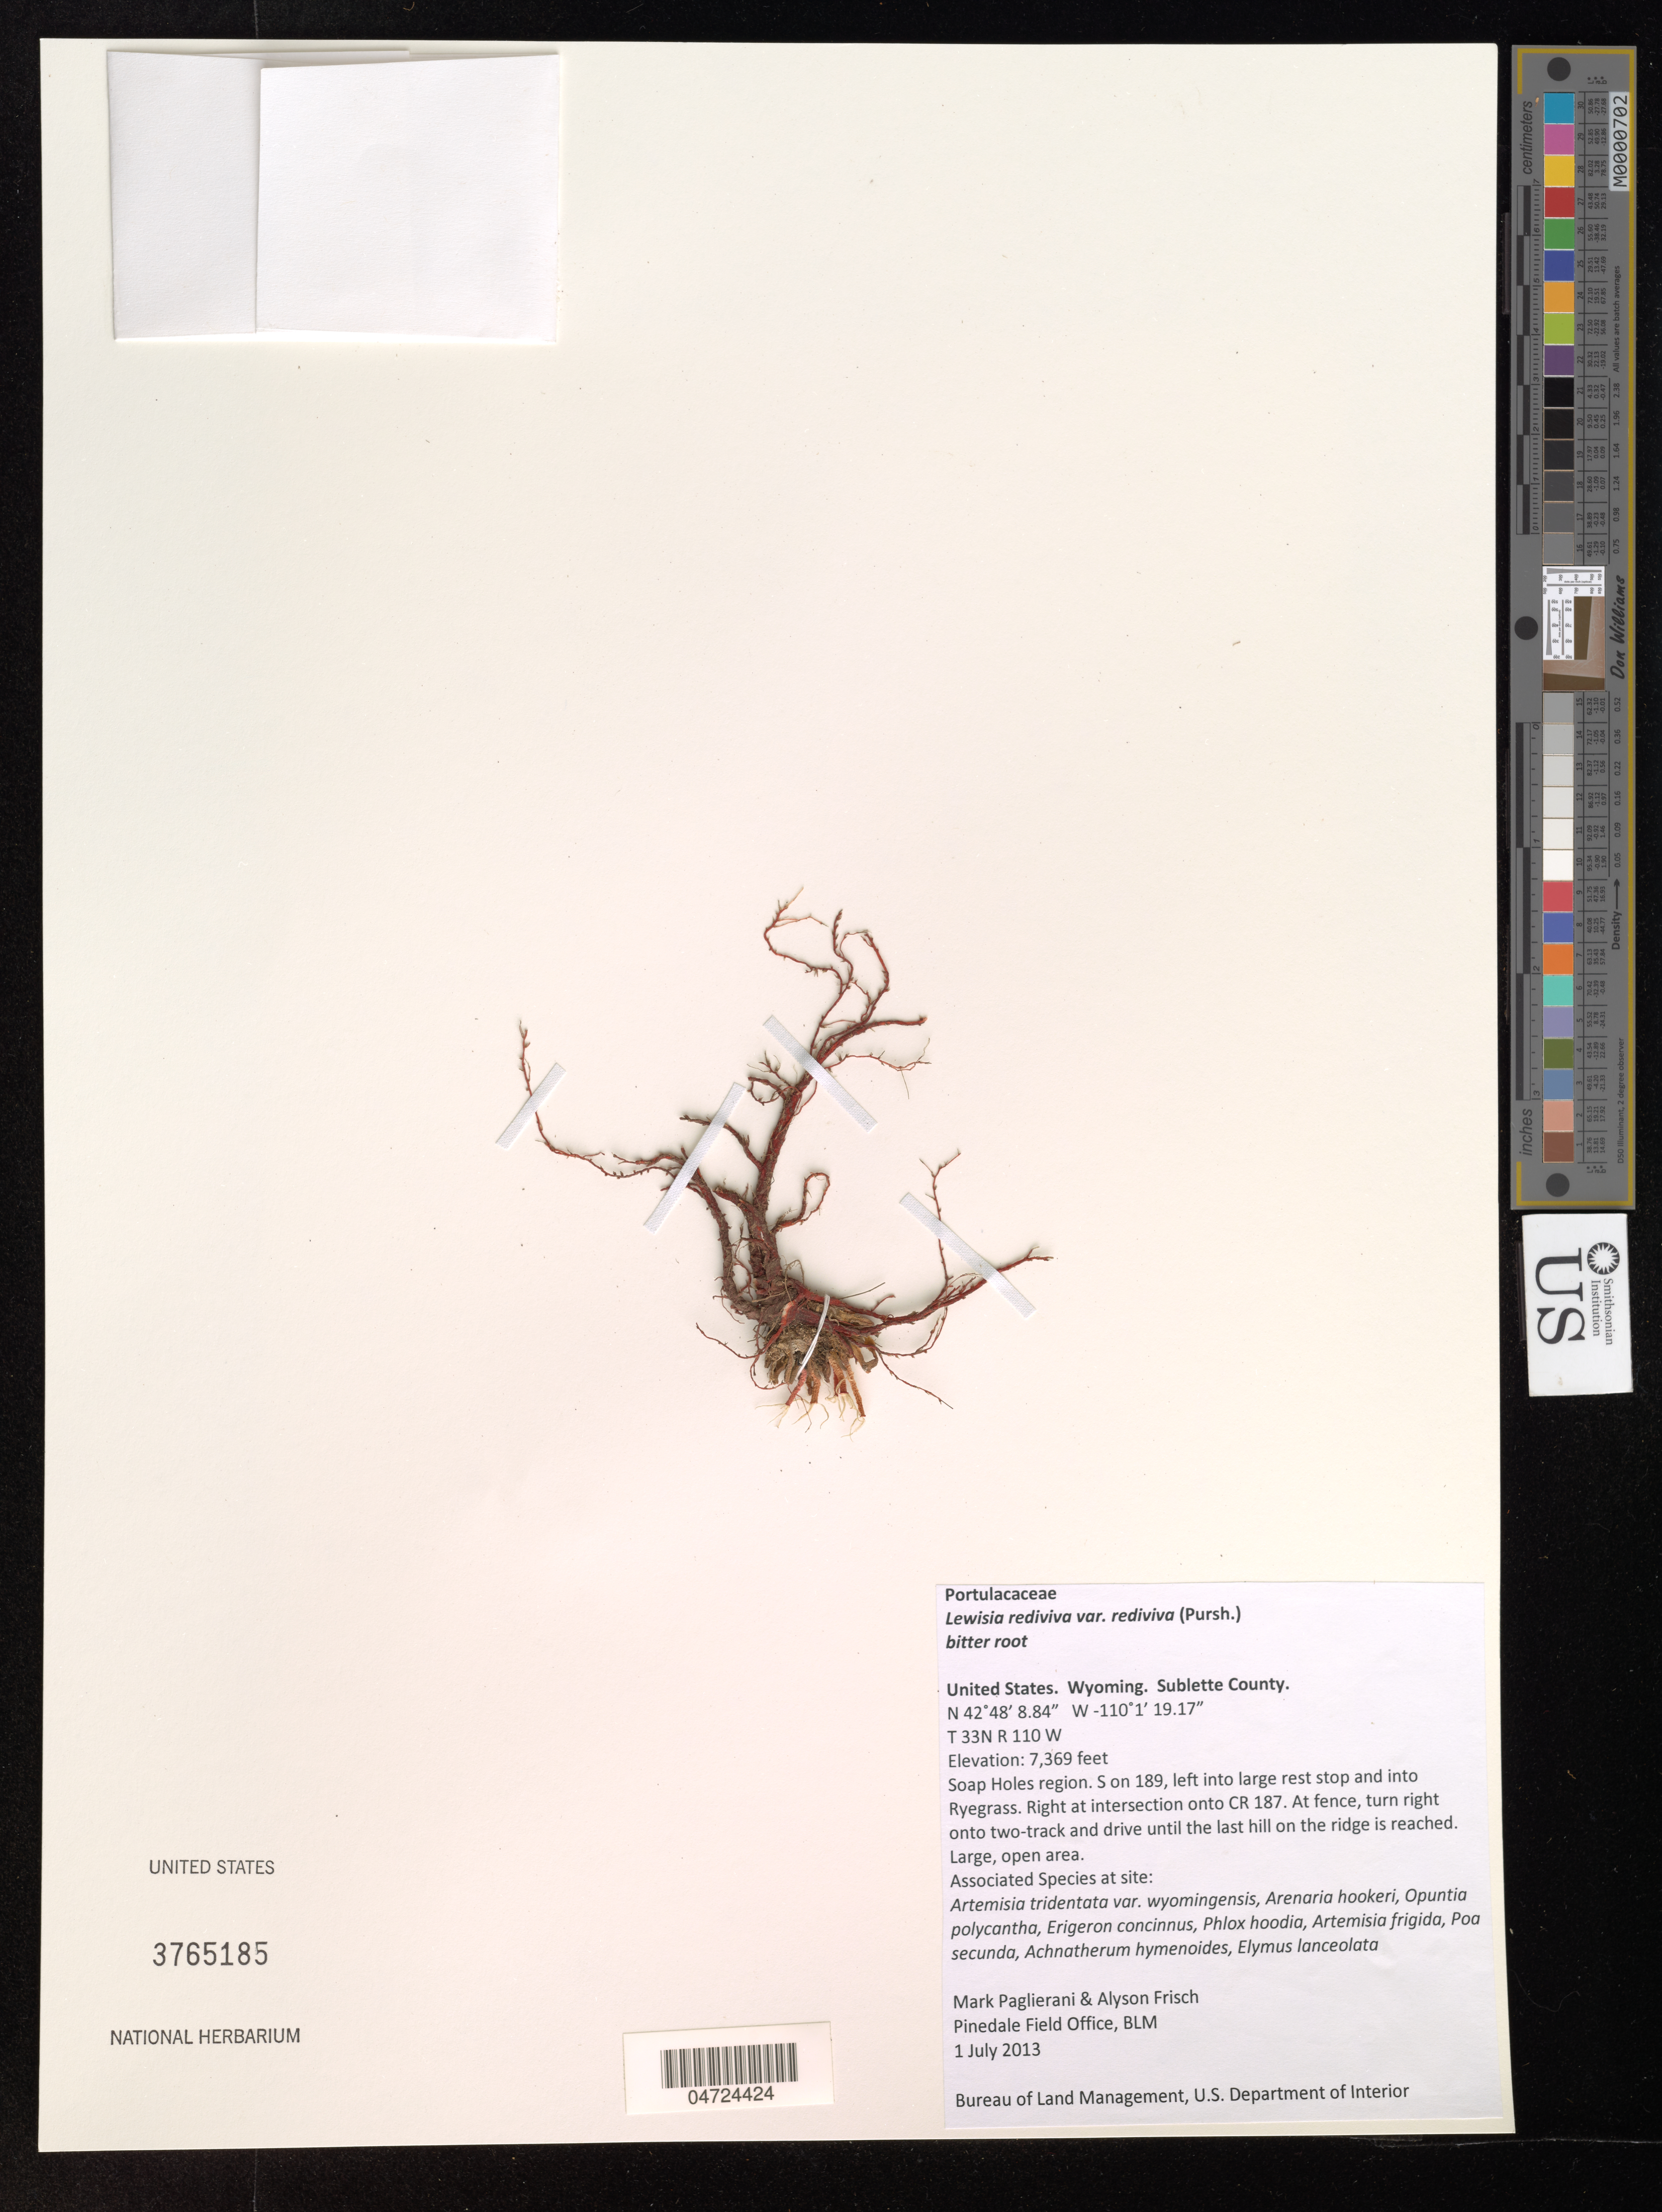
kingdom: Plantae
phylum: Tracheophyta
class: Magnoliopsida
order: Caryophyllales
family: Montiaceae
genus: Lewisia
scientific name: Lewisia rediviva var. rediviva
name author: Pursh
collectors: M. Paglierani & A. Frisch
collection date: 2013-07-01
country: United States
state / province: Wyoming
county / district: Sublette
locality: Sublette County. T 33N R 110W. Soap Holes region. S on 189, left into large rest stop and into Ryegrass. Right at intersection onto CR 187.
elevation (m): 2246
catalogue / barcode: US 3765185